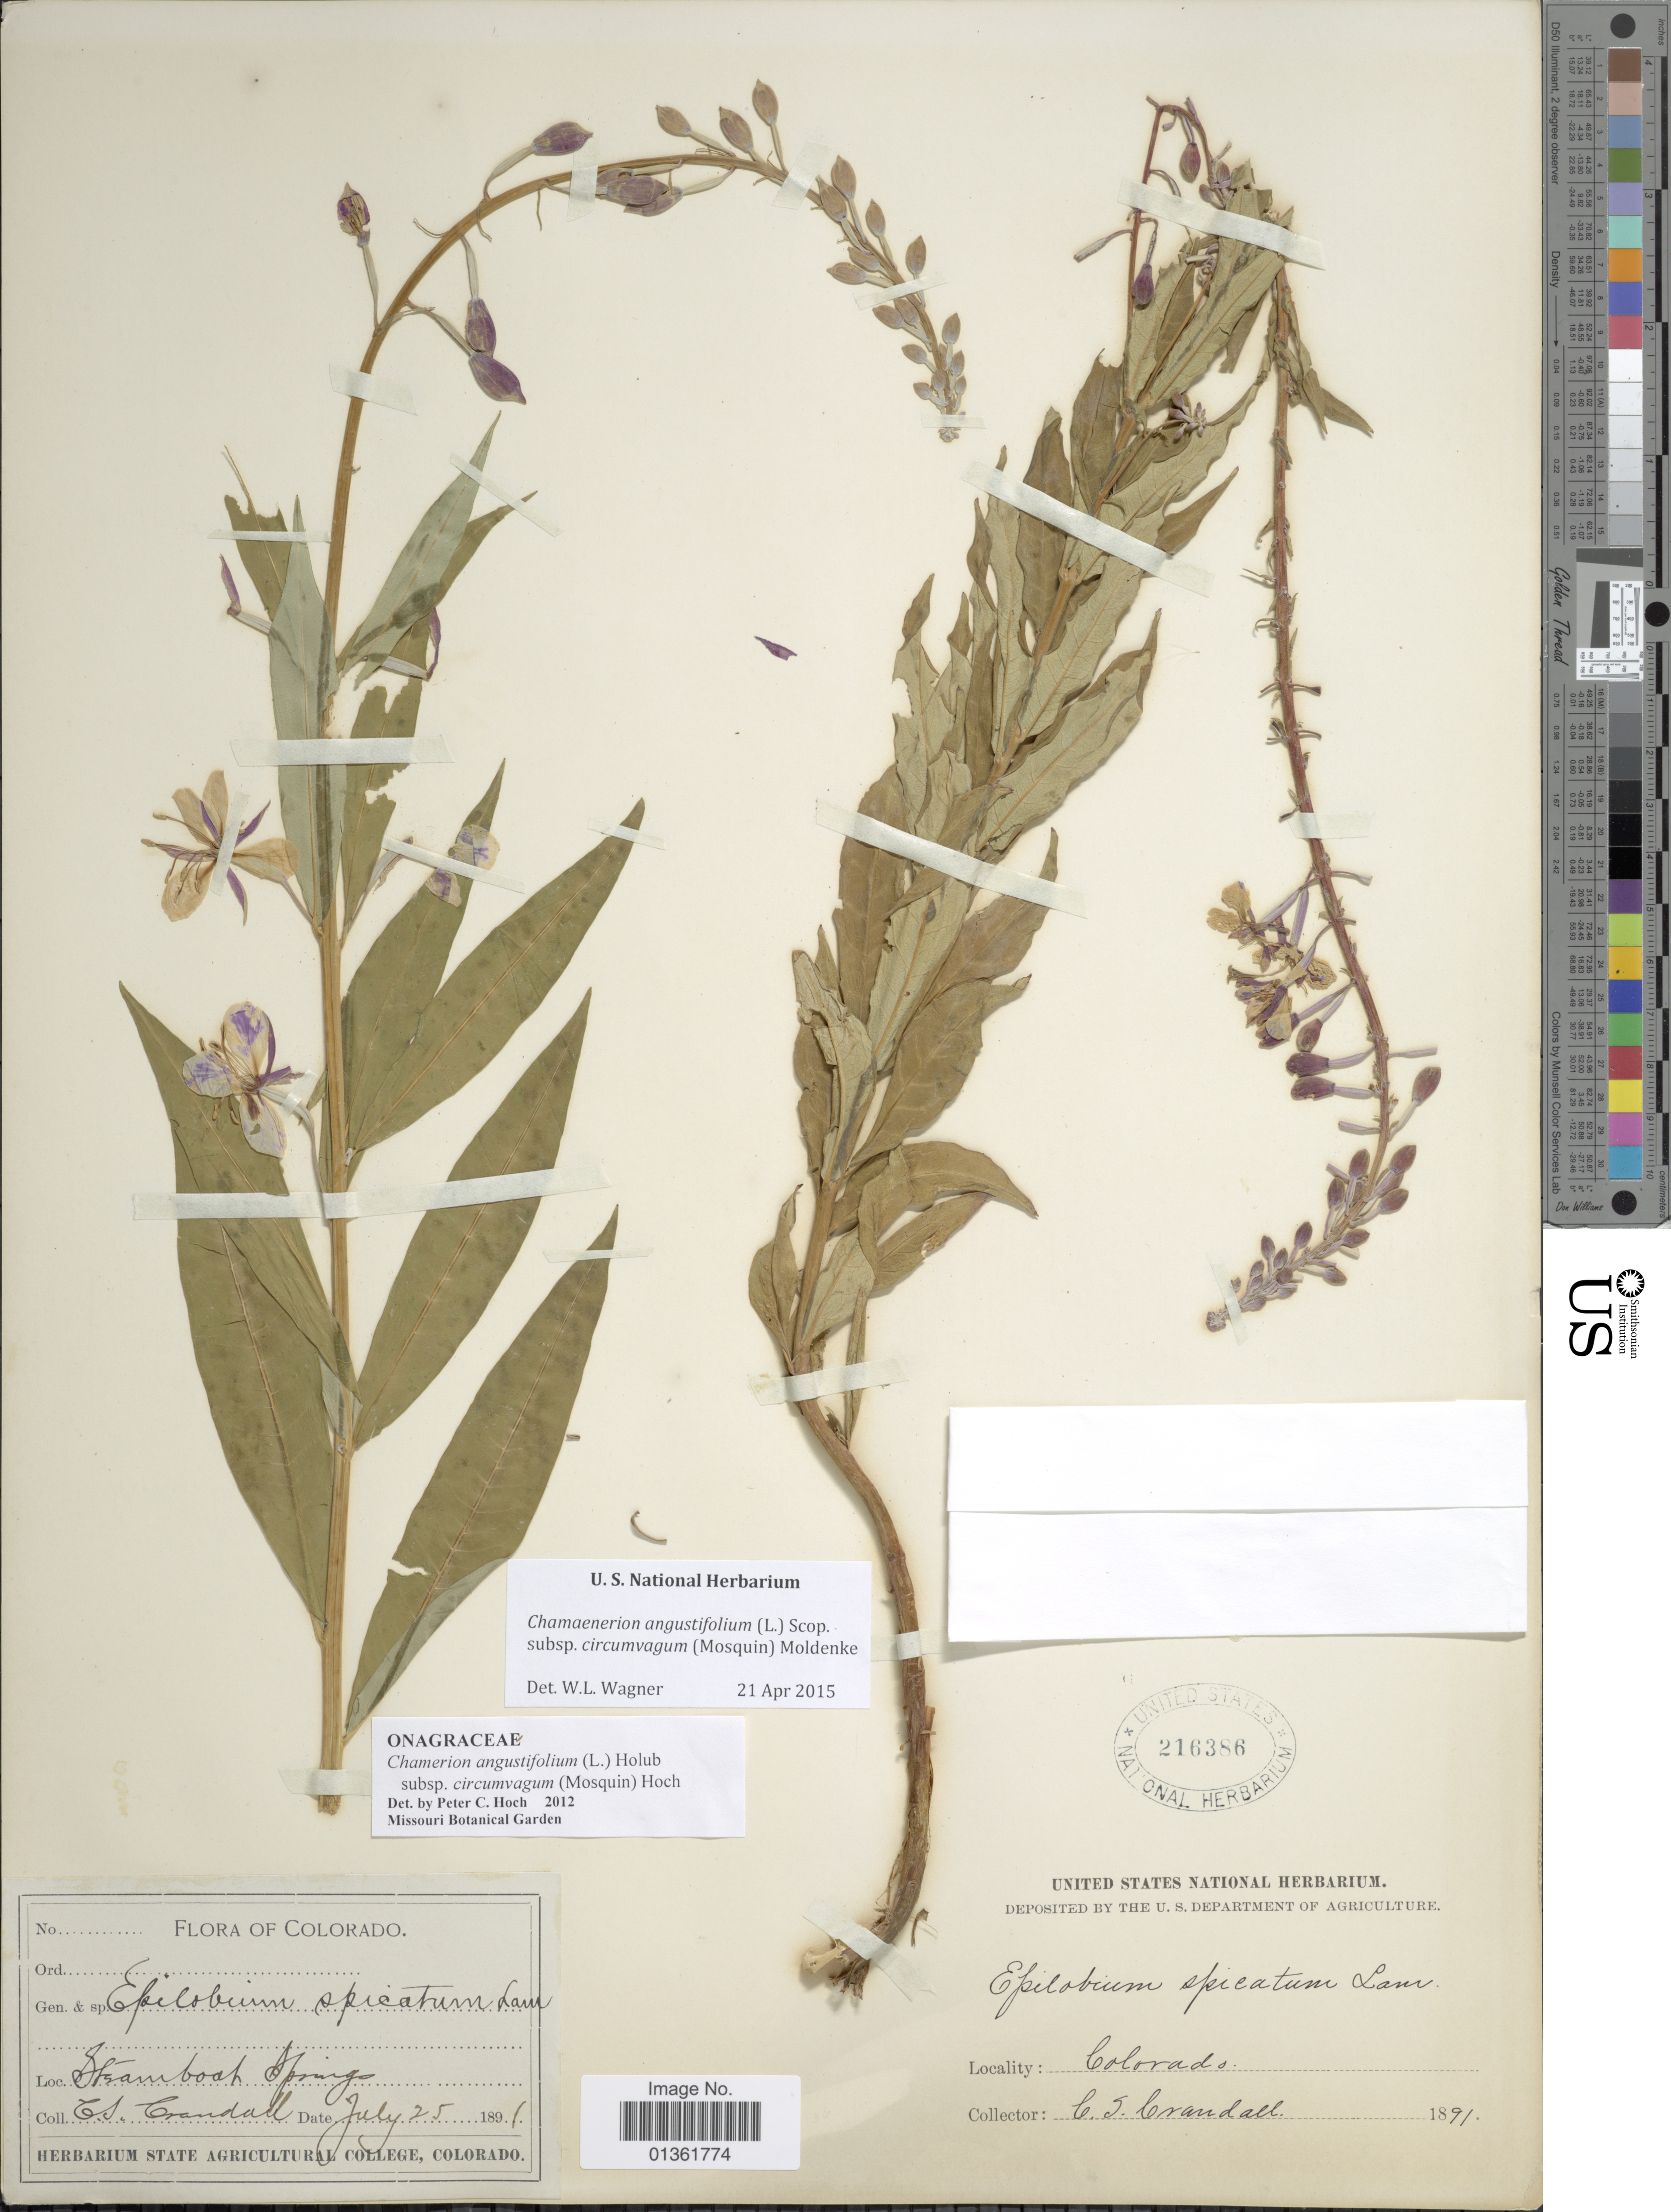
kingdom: Plantae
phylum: Tracheophyta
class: Magnoliopsida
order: Myrtales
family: Onagraceae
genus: Chamaenerion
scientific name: Chamaenerion angustifolium subsp. circumvagum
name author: (Mosquin) Moldenke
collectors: C. Crandall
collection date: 1891-07-25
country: United States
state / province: Colorado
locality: Steamboat Springs.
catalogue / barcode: US 216386